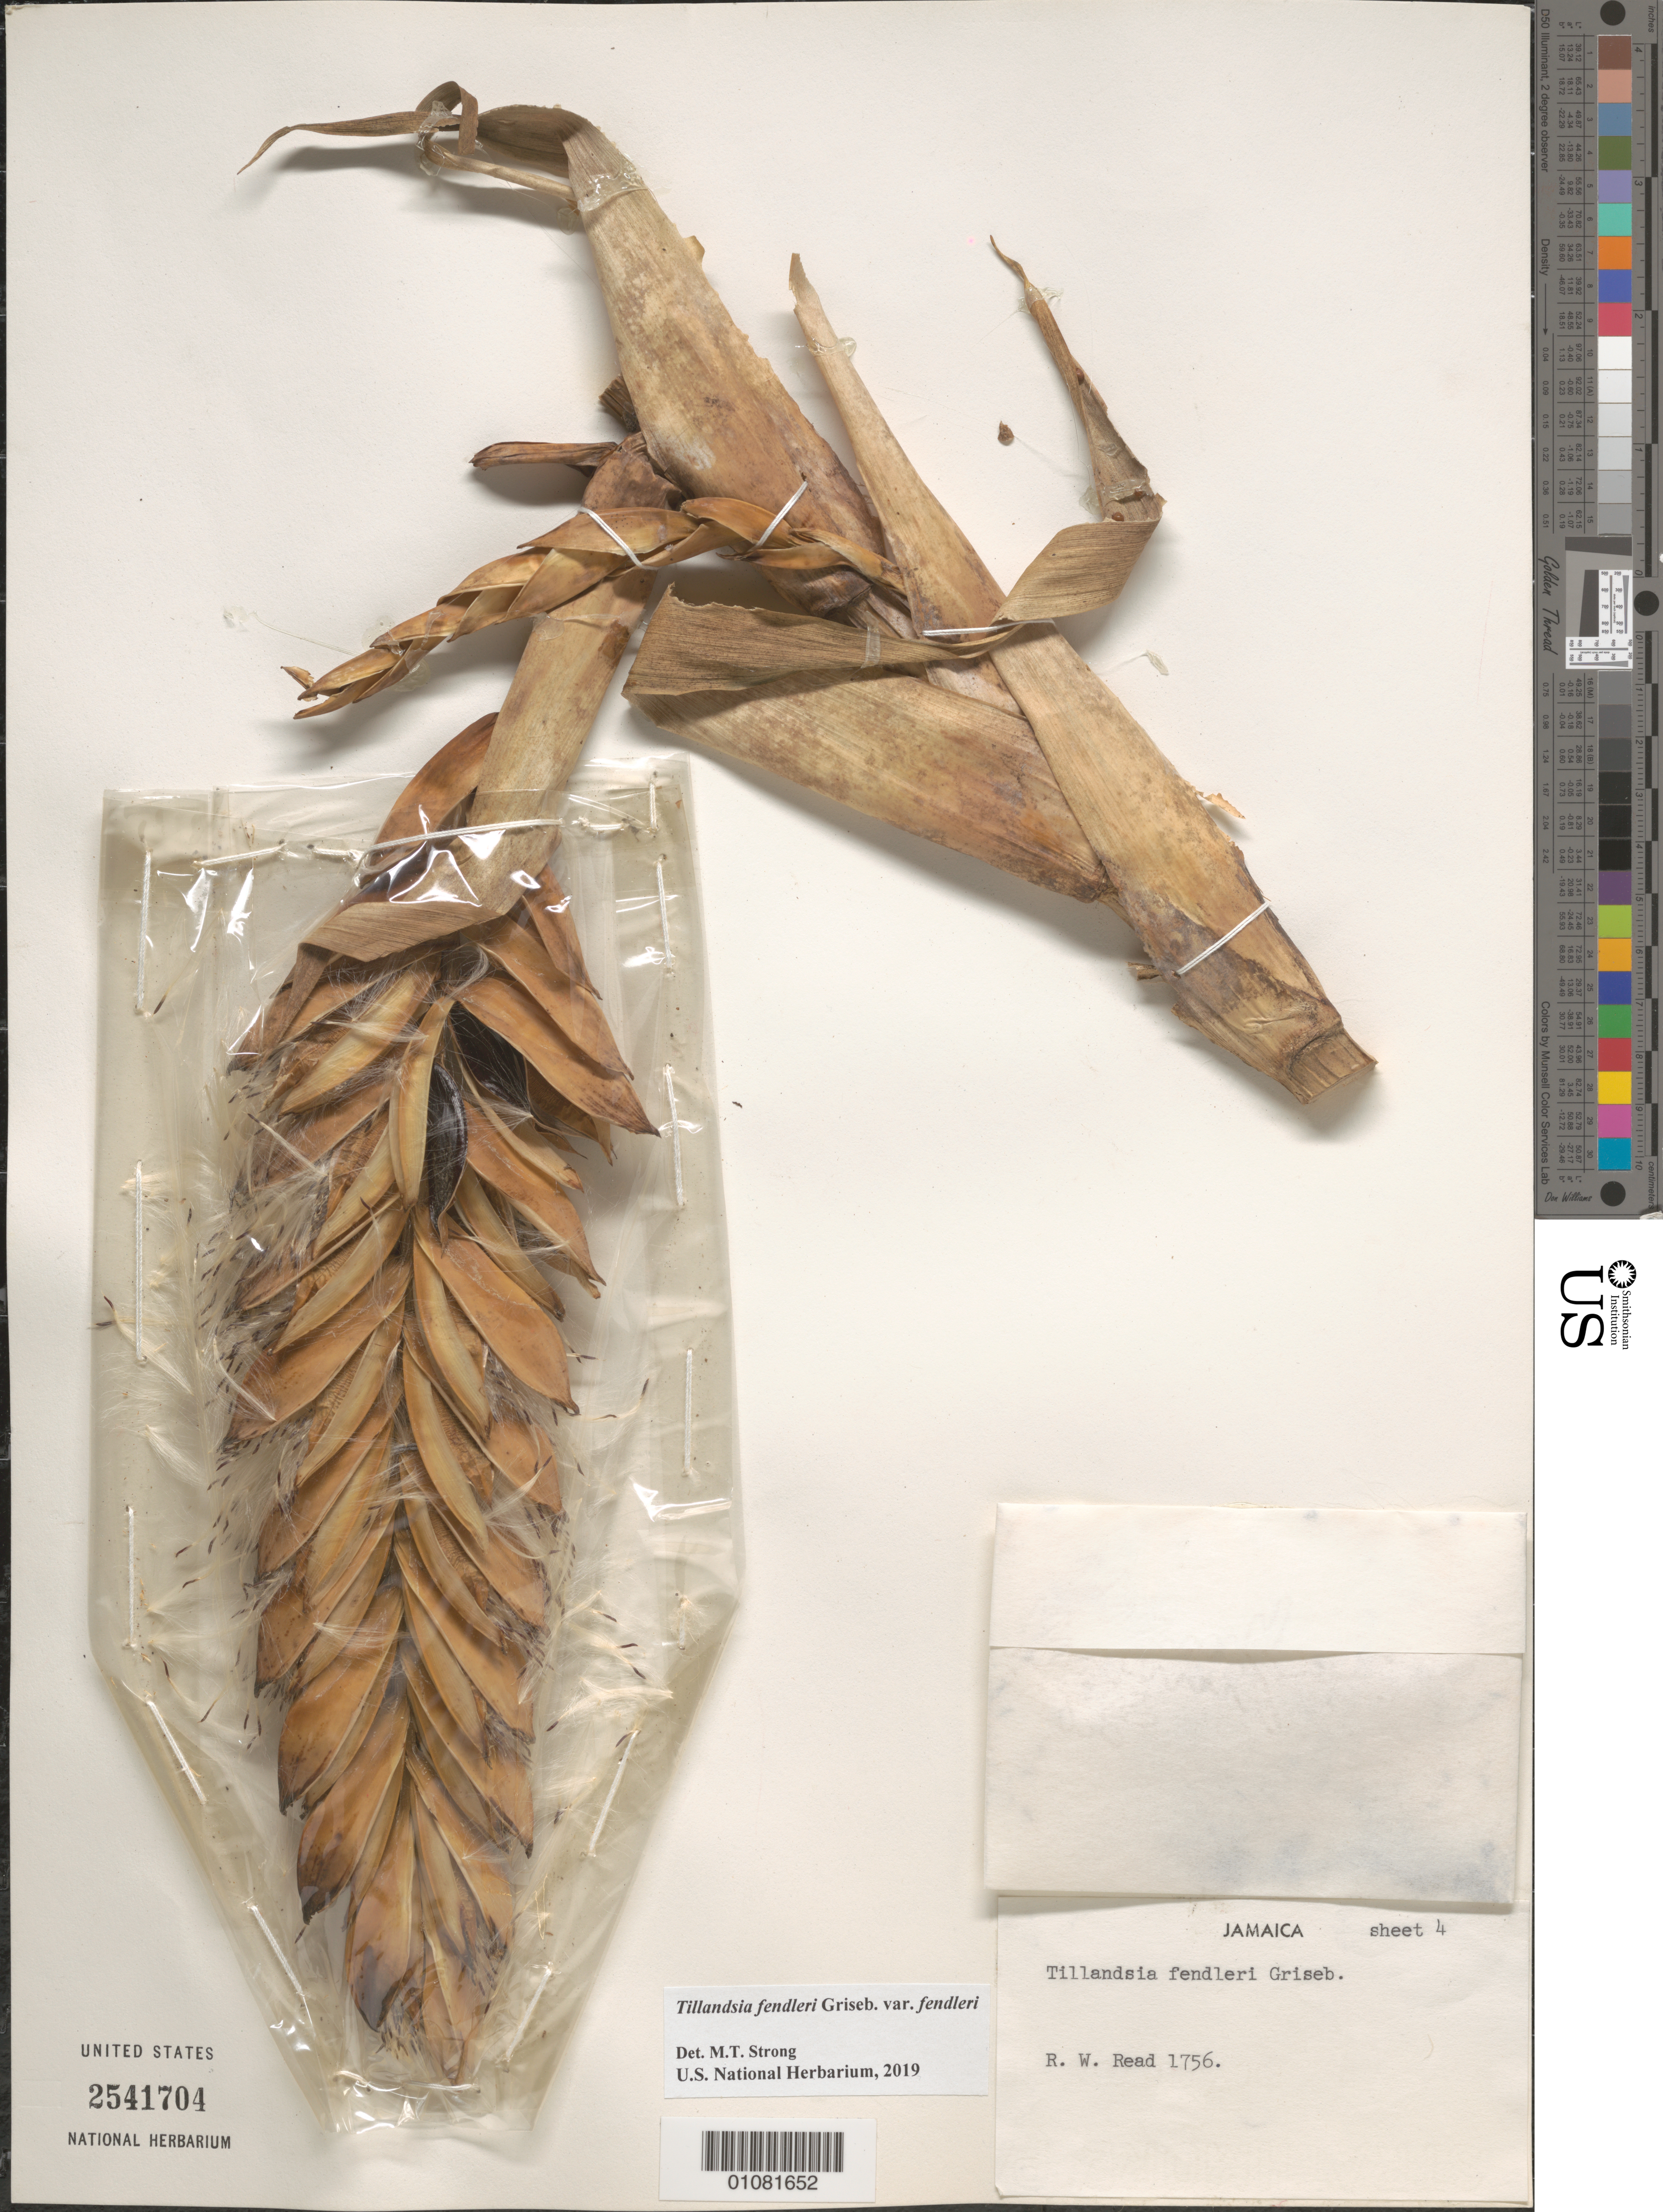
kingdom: Plantae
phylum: Tracheophyta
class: Liliopsida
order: Poales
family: Bromeliaceae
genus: Tillandsia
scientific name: Tillandsia fendleri var. fendleri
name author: Griseb.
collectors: R. W. Read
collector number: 1756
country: Jamaica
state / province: Saint Andrew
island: Jamaica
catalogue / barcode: US 2541704